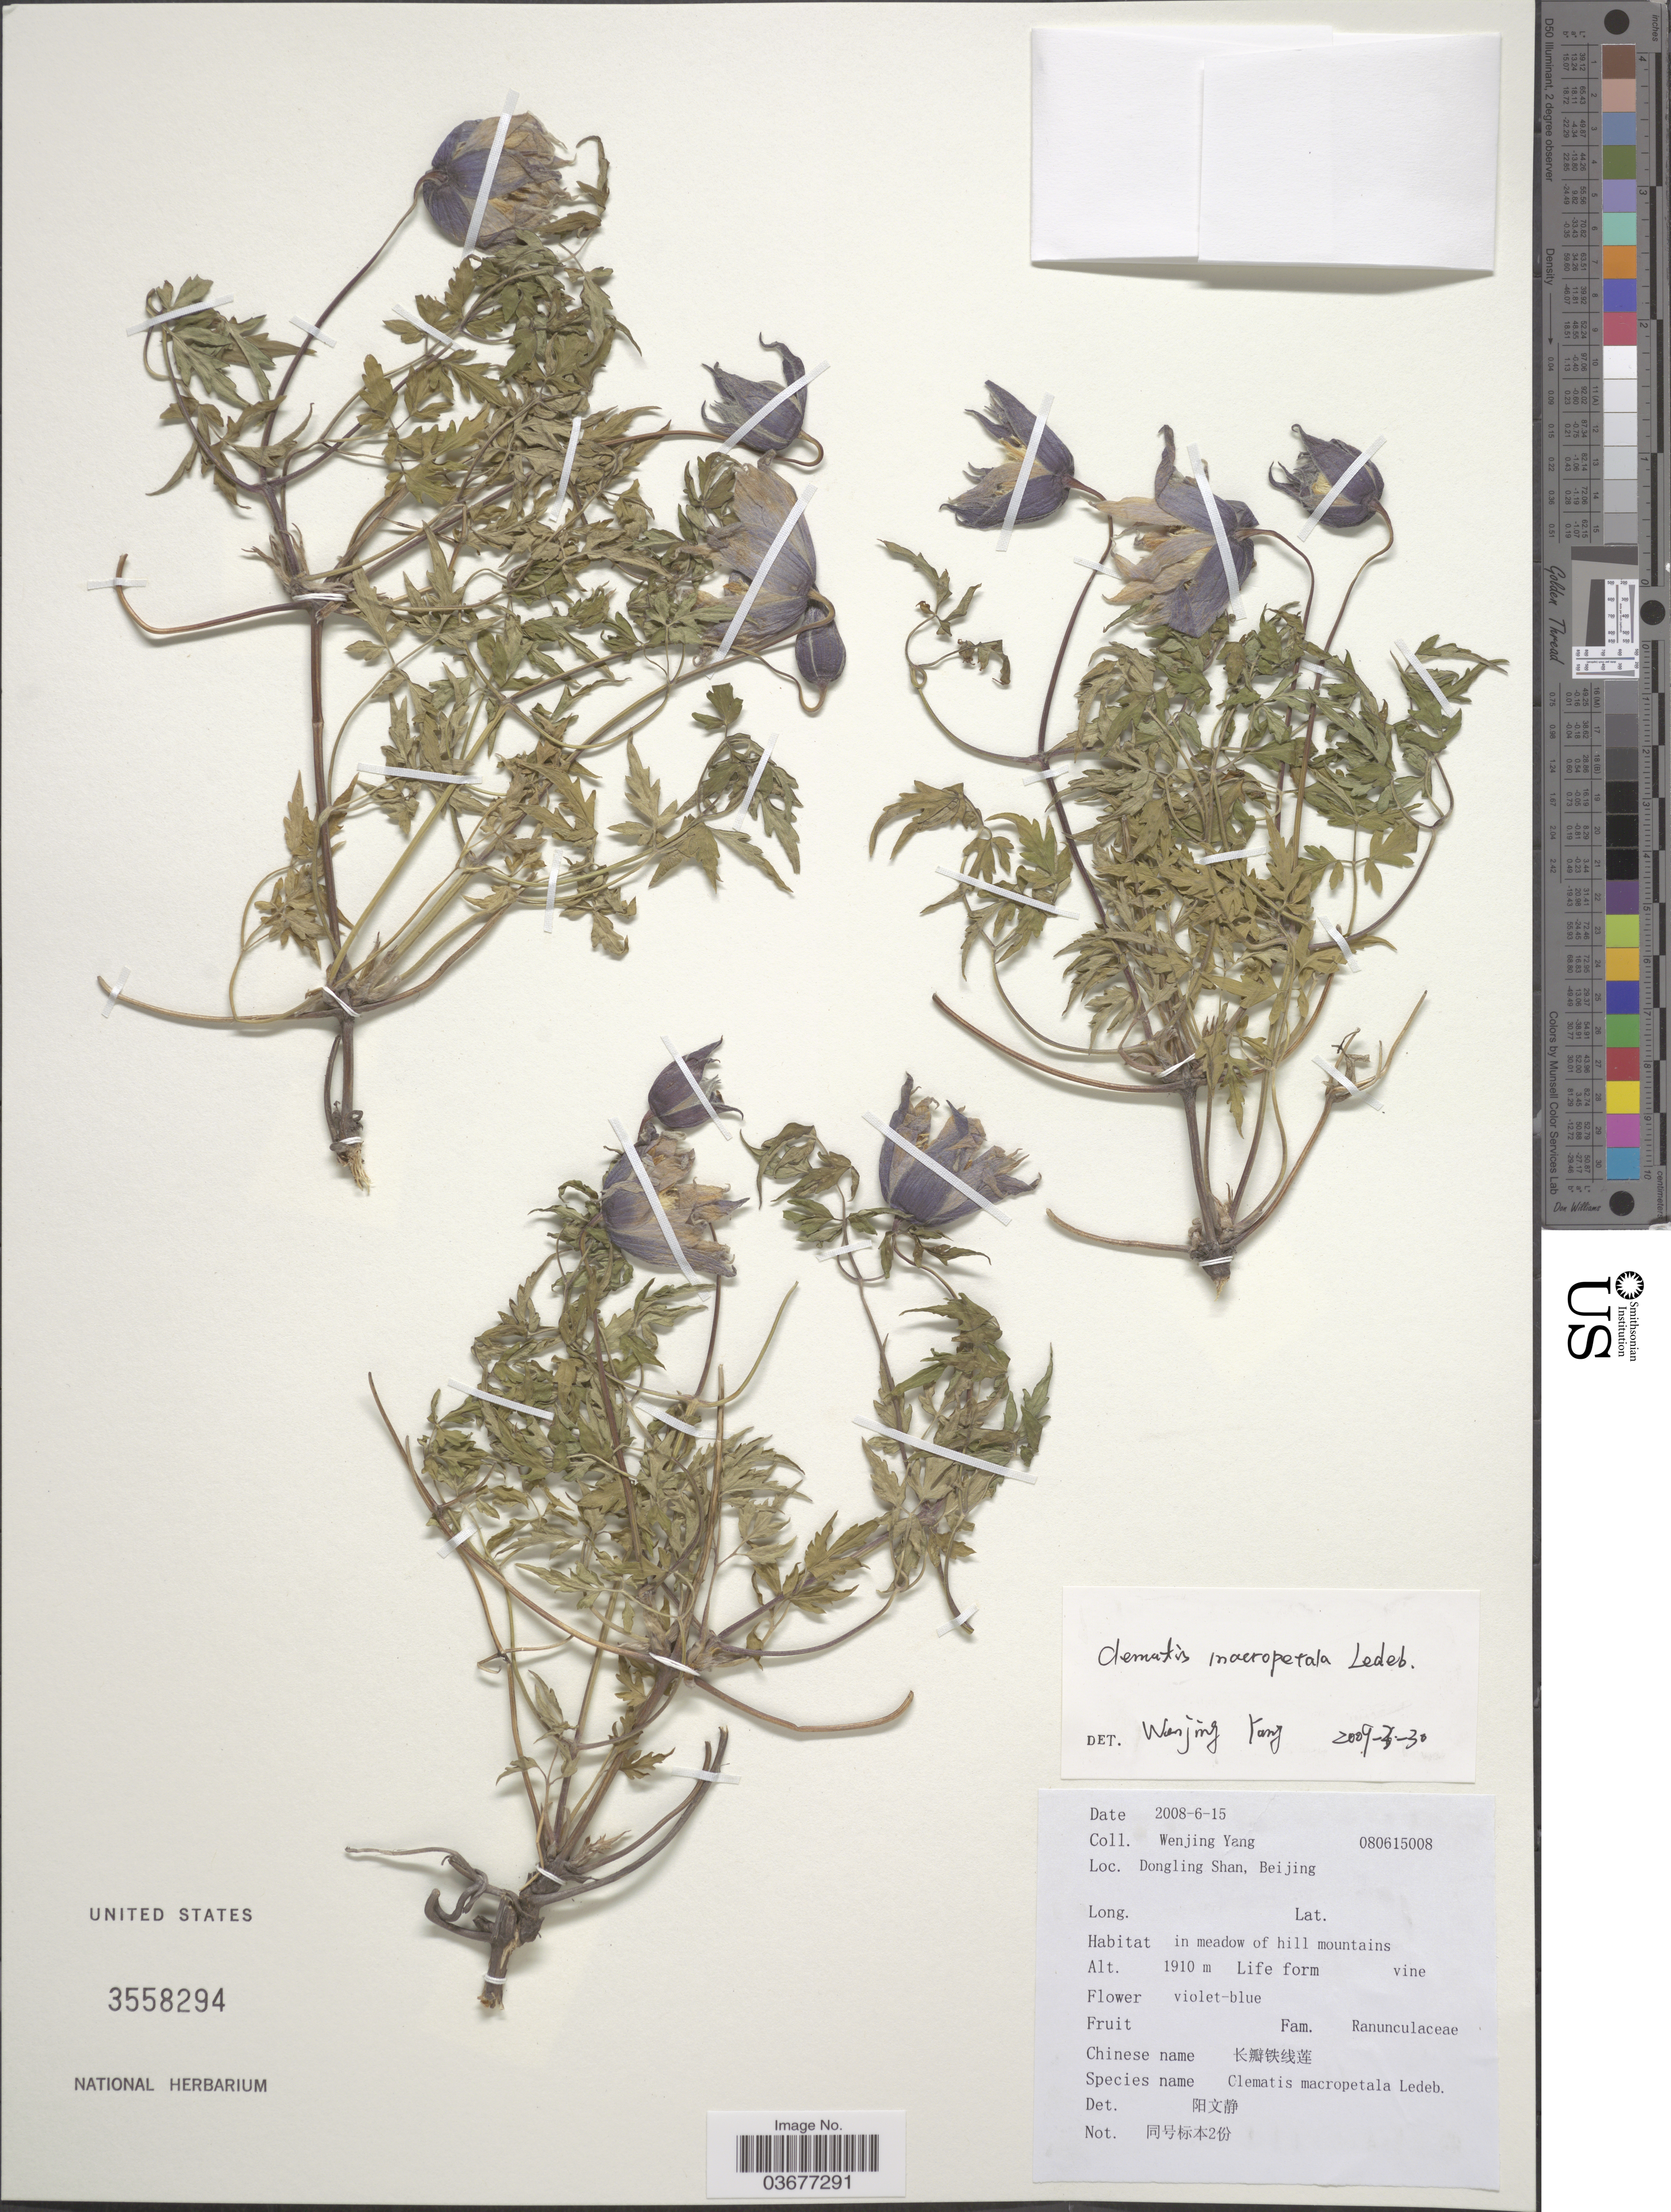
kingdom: Plantae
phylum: Tracheophyta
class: Magnoliopsida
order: Ranunculales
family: Ranunculaceae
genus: Clematis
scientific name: Clematis macropetala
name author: Ledeb.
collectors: W. Yang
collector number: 080615008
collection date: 2008-06-15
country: China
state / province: Beijing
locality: Dongling Shan, Beijing.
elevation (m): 1910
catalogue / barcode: US 3558294